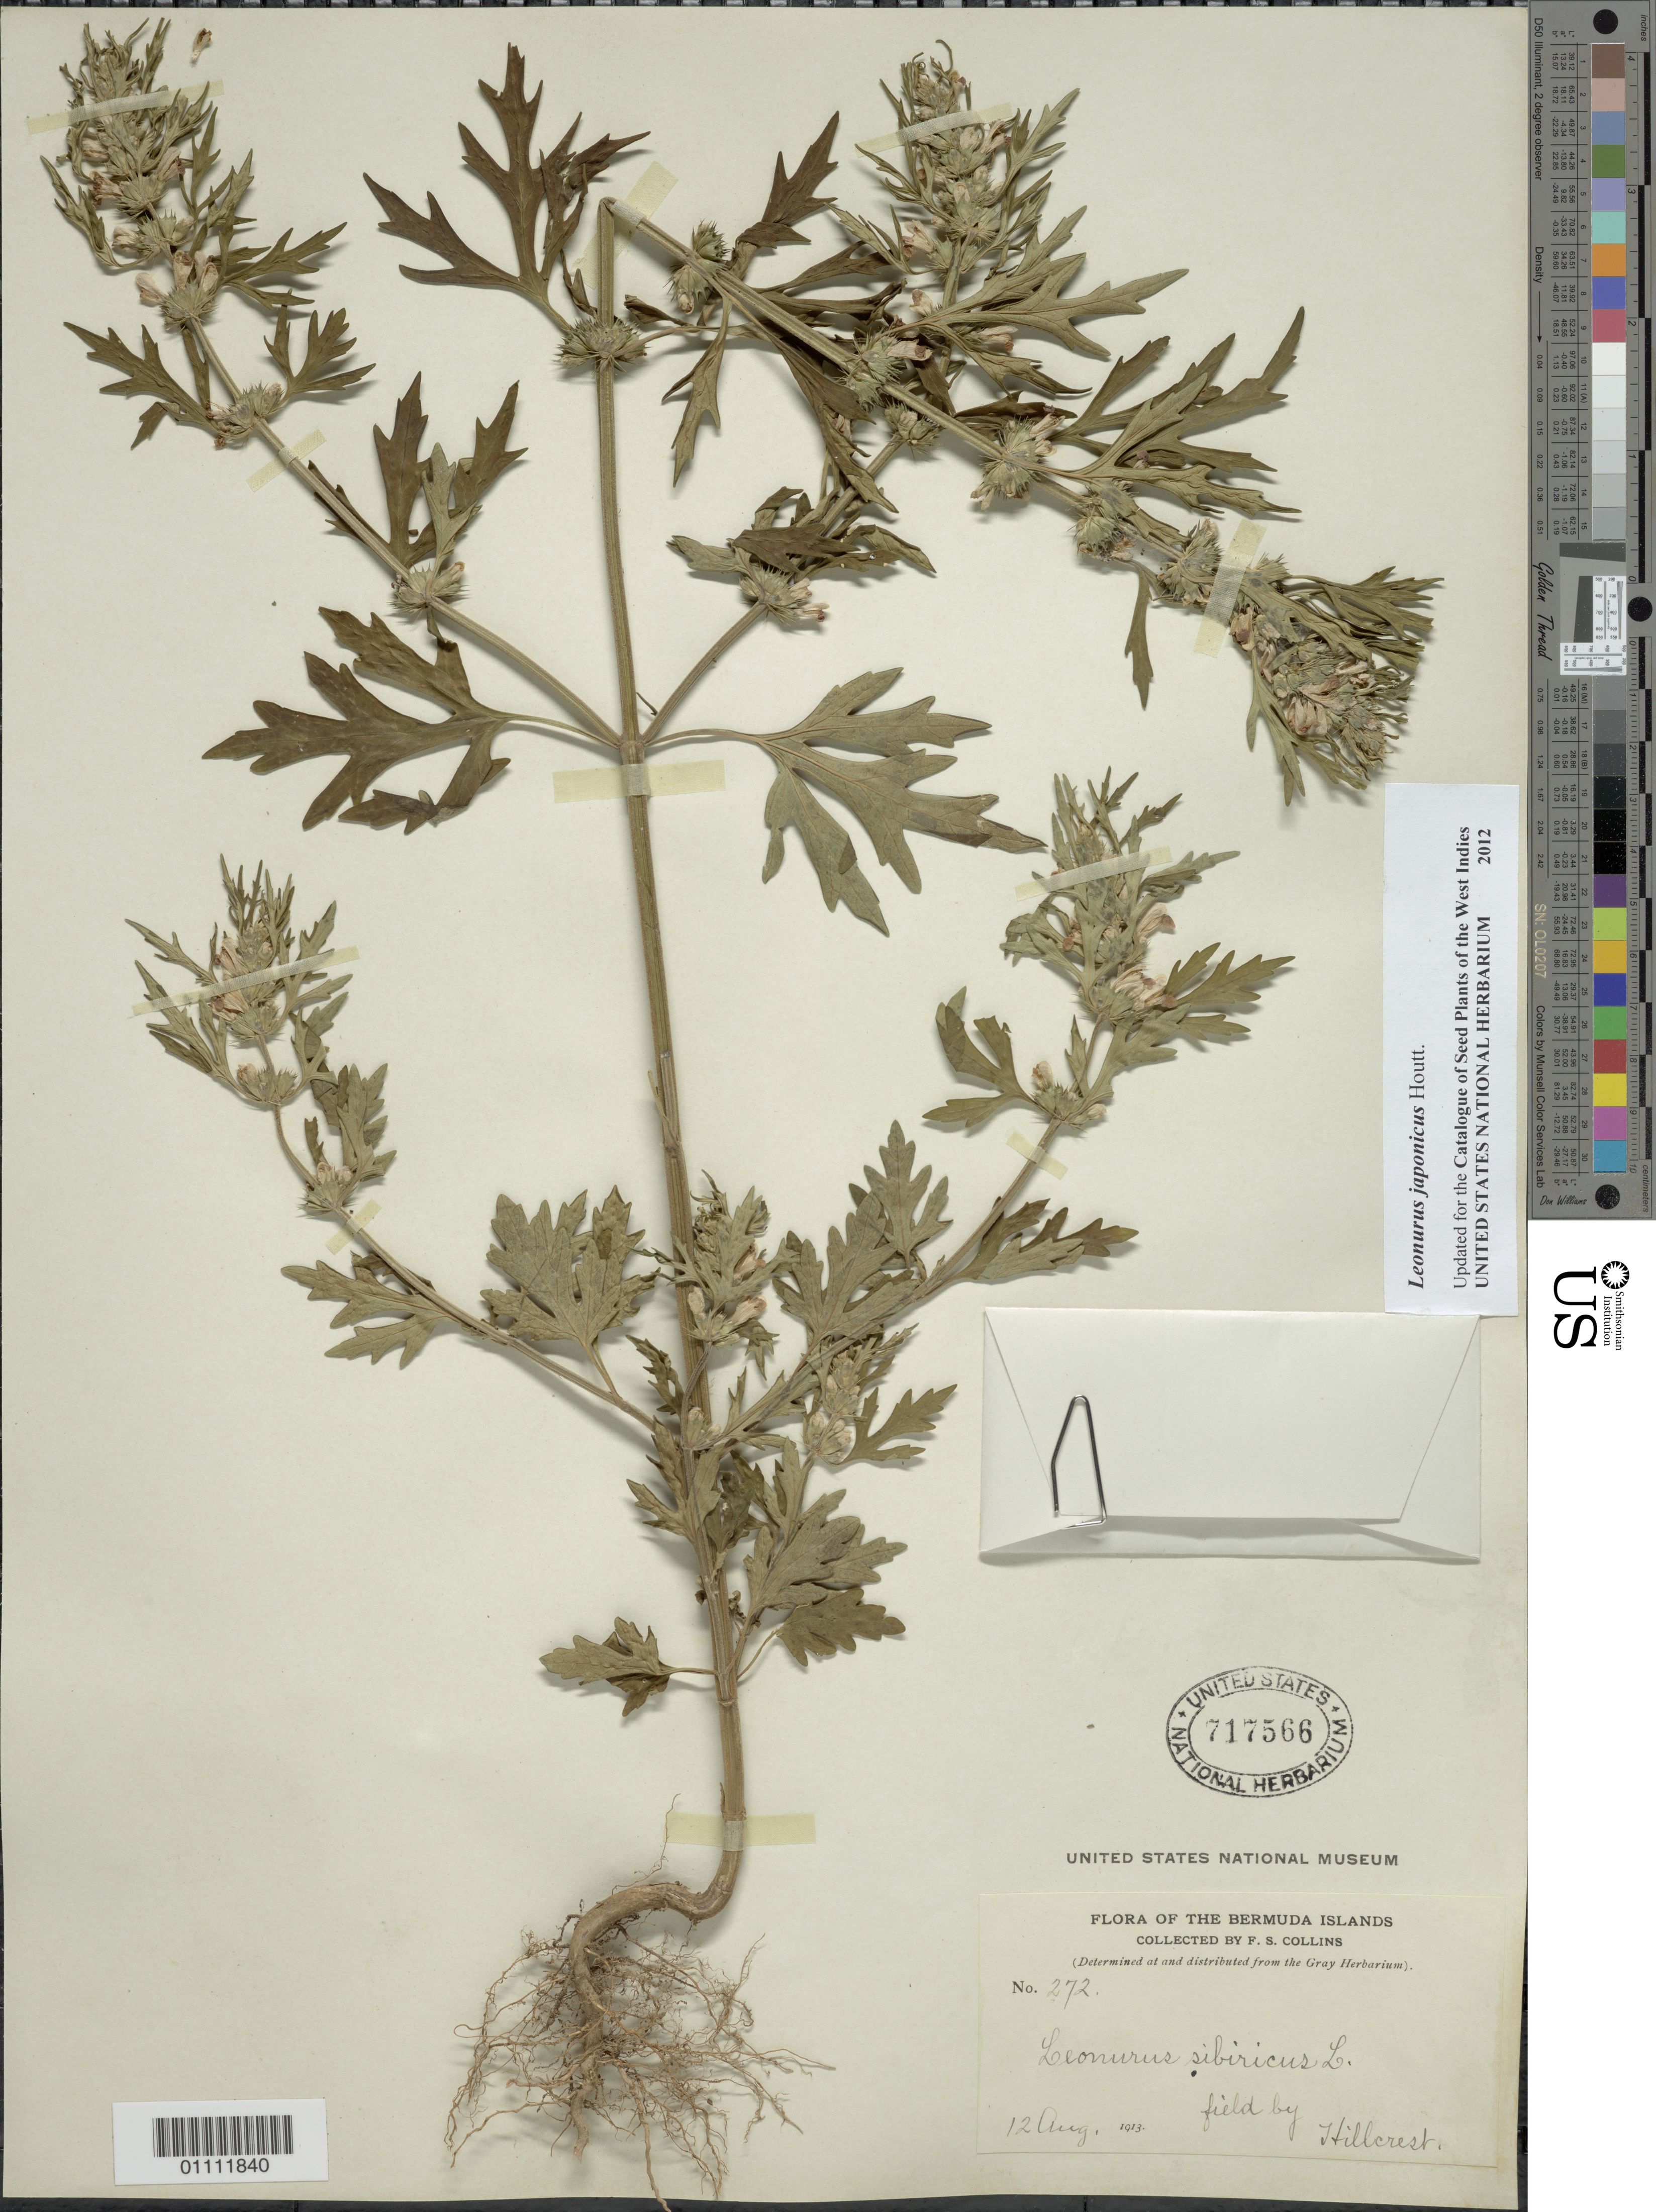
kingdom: Plantae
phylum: Tracheophyta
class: Magnoliopsida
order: Lamiales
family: Lamiaceae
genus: Leonurus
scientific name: Leonurus japonicus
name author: Houtt.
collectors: F. Collins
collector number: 272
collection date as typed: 12 Aug 1913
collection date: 1913-08-12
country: Bermuda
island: Bermuda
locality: Hillcrest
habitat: Field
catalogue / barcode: US 717566